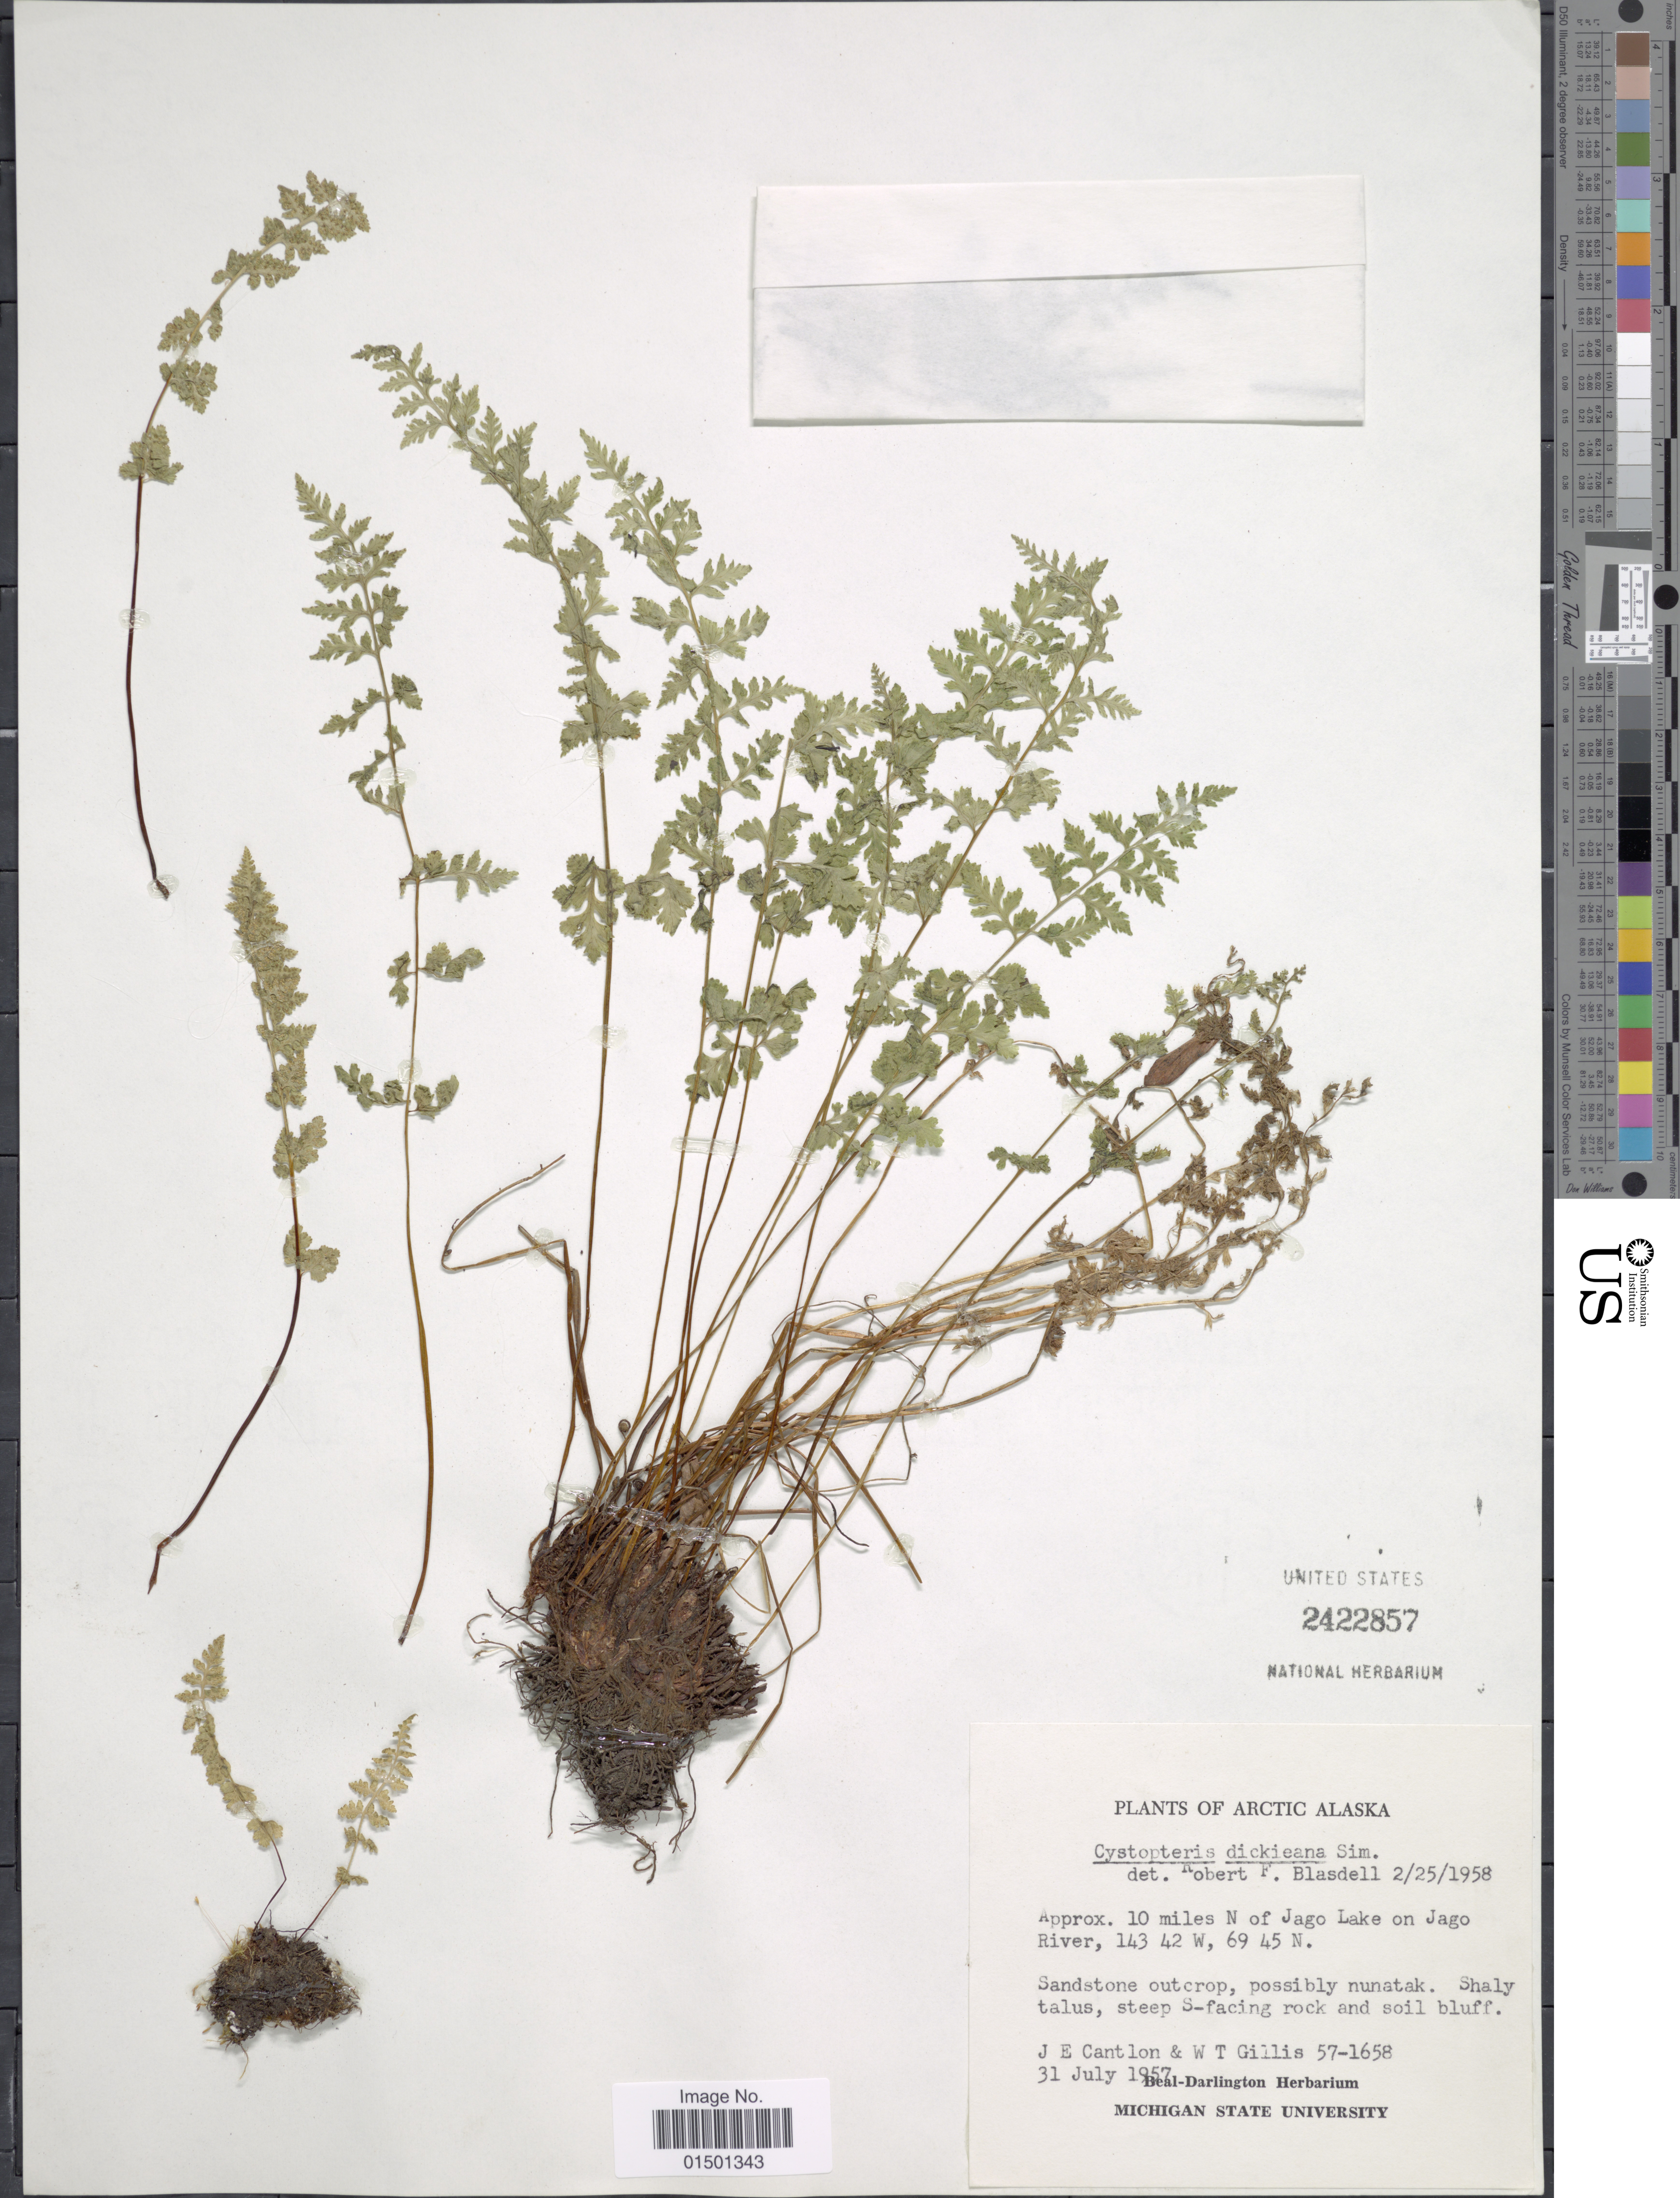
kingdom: Plantae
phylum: Tracheophyta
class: Polypodiopsida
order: Polypodiales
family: Cystopteridaceae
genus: Cystopteris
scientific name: Cystopteris dickieana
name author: R. Sim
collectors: J. Cantlon & W. T. Gillis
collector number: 57-1658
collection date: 1957-07-31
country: United States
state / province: Alaska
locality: Arctic Alaska, approx. 10 miles N of Jago Lake on Jago River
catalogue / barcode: US 2422857